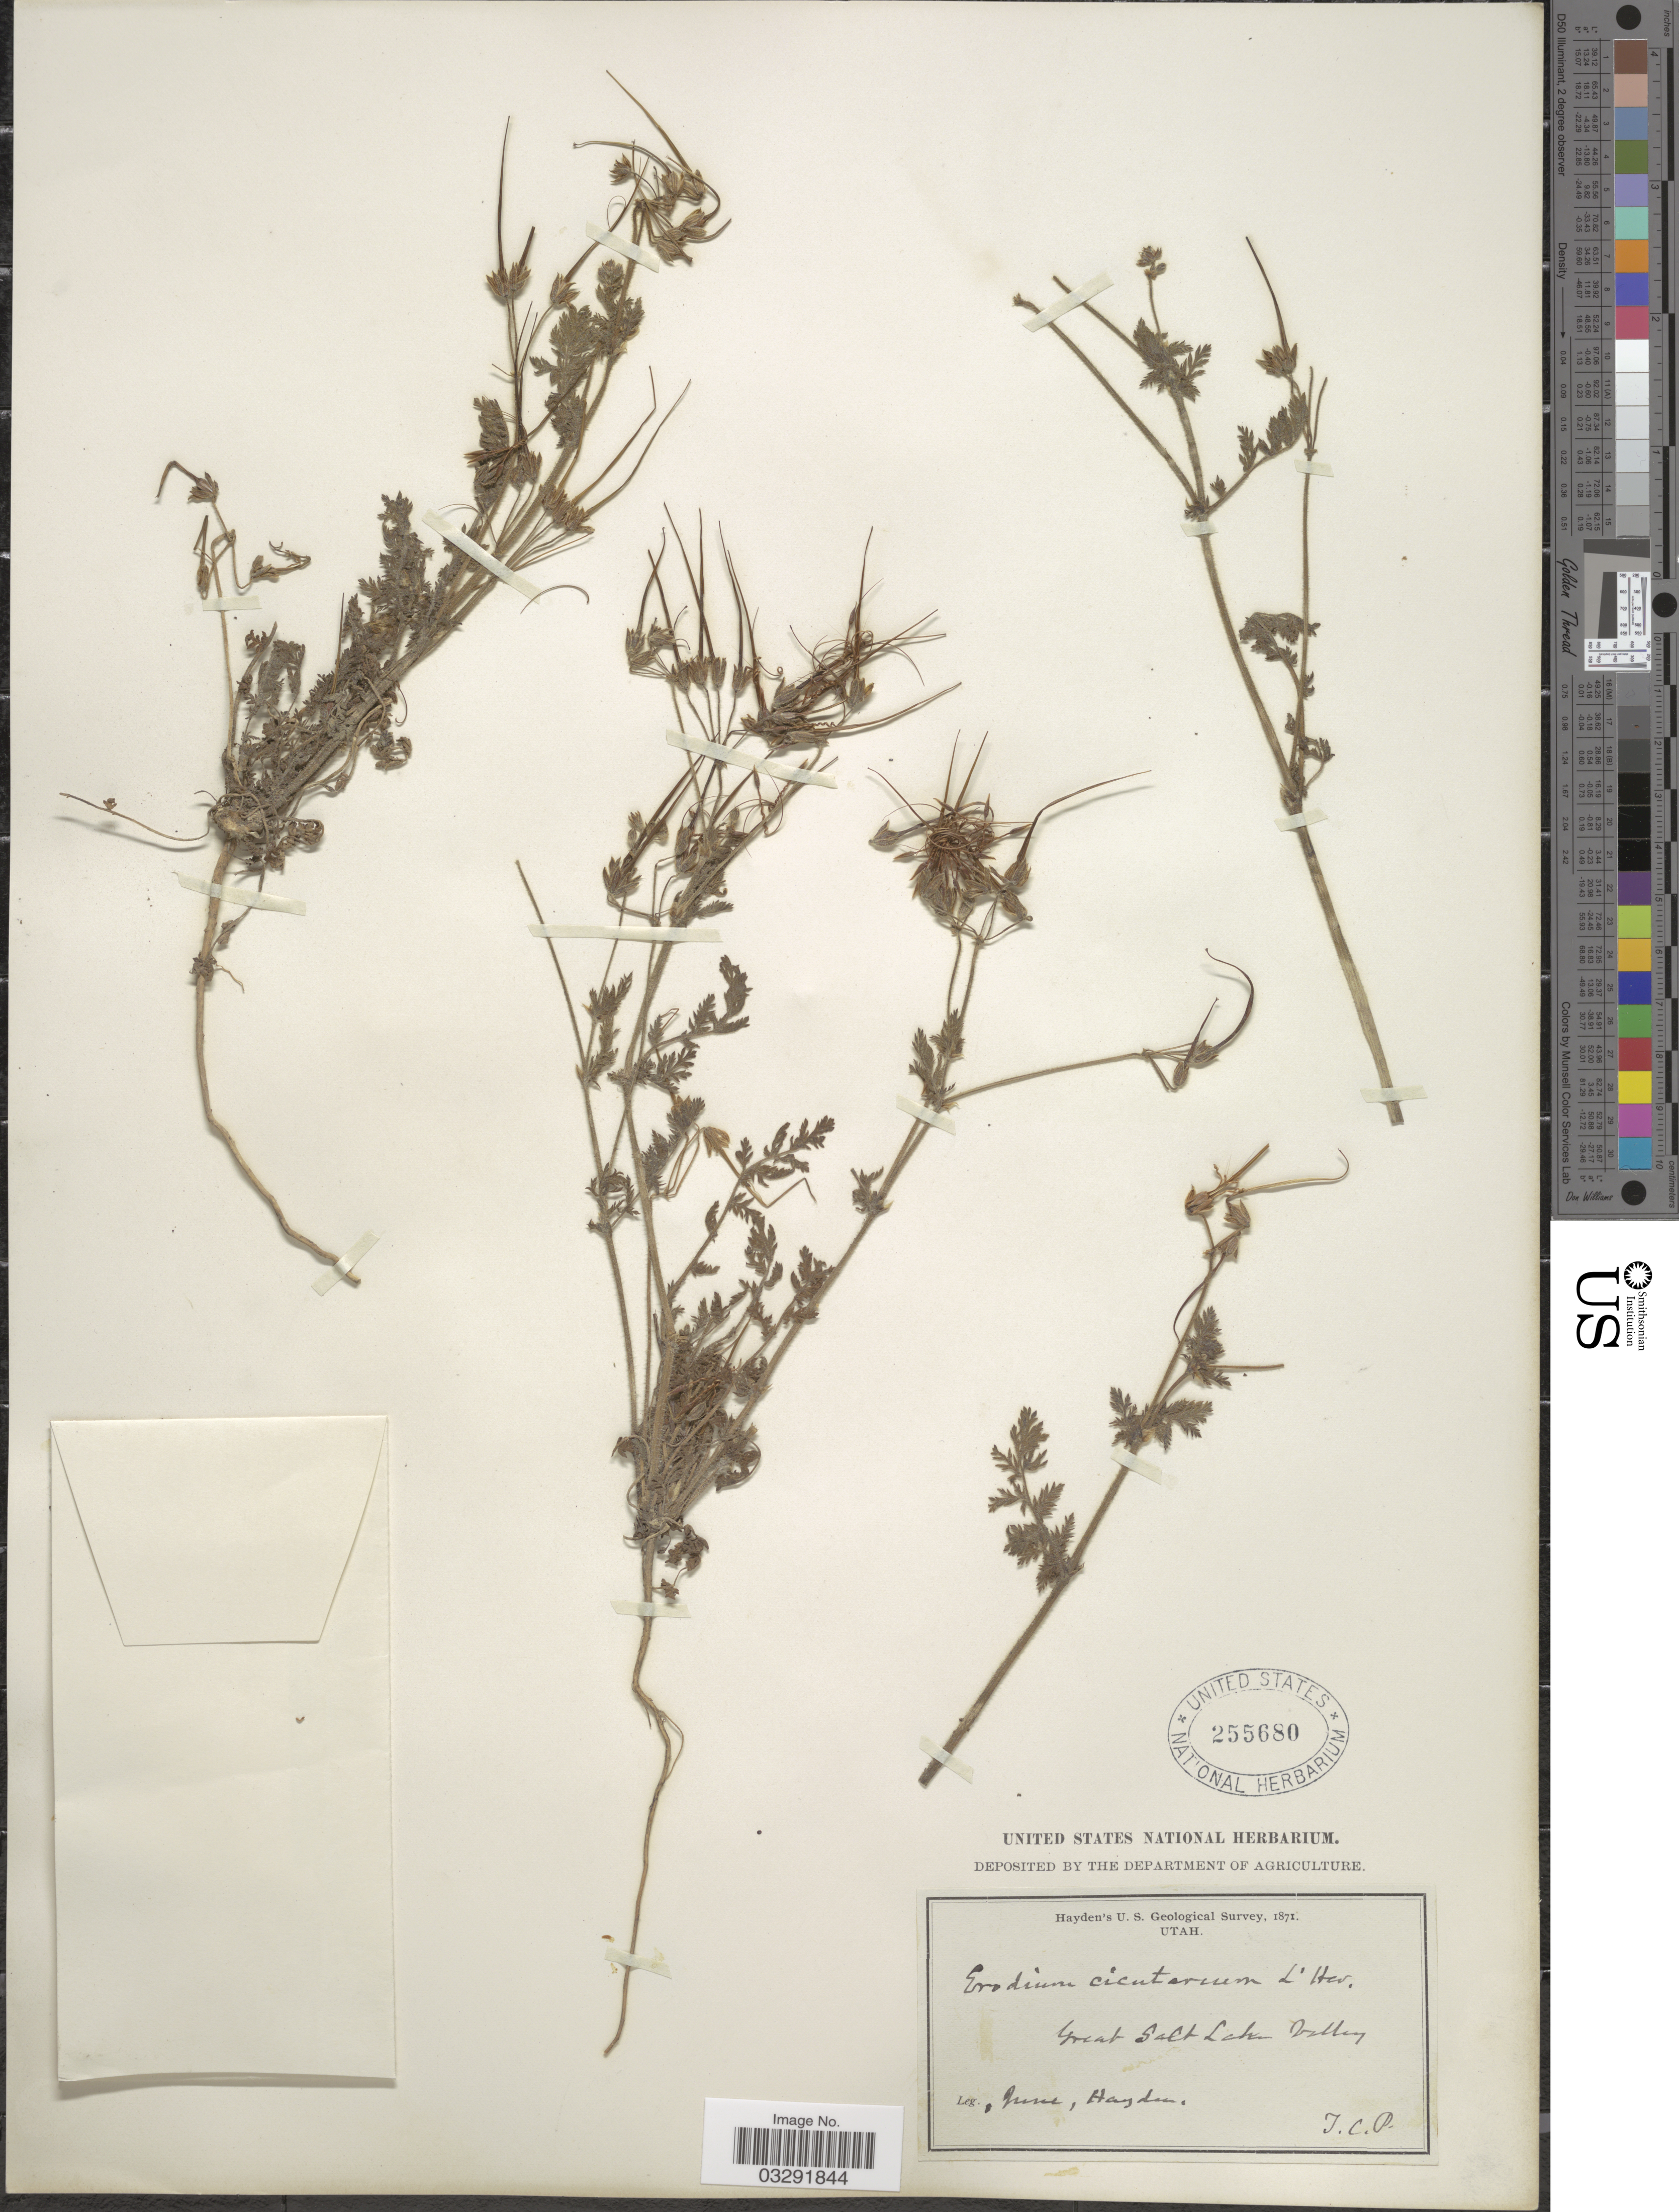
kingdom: Plantae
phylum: Tracheophyta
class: Magnoliopsida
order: Geraniales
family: Geraniaceae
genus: Erodium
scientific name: Erodium cicutarium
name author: (L.) L'Hér.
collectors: -- Hayden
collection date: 1871-06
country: United States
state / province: Utah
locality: Great Salt Lake Valley.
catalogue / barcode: US 255680